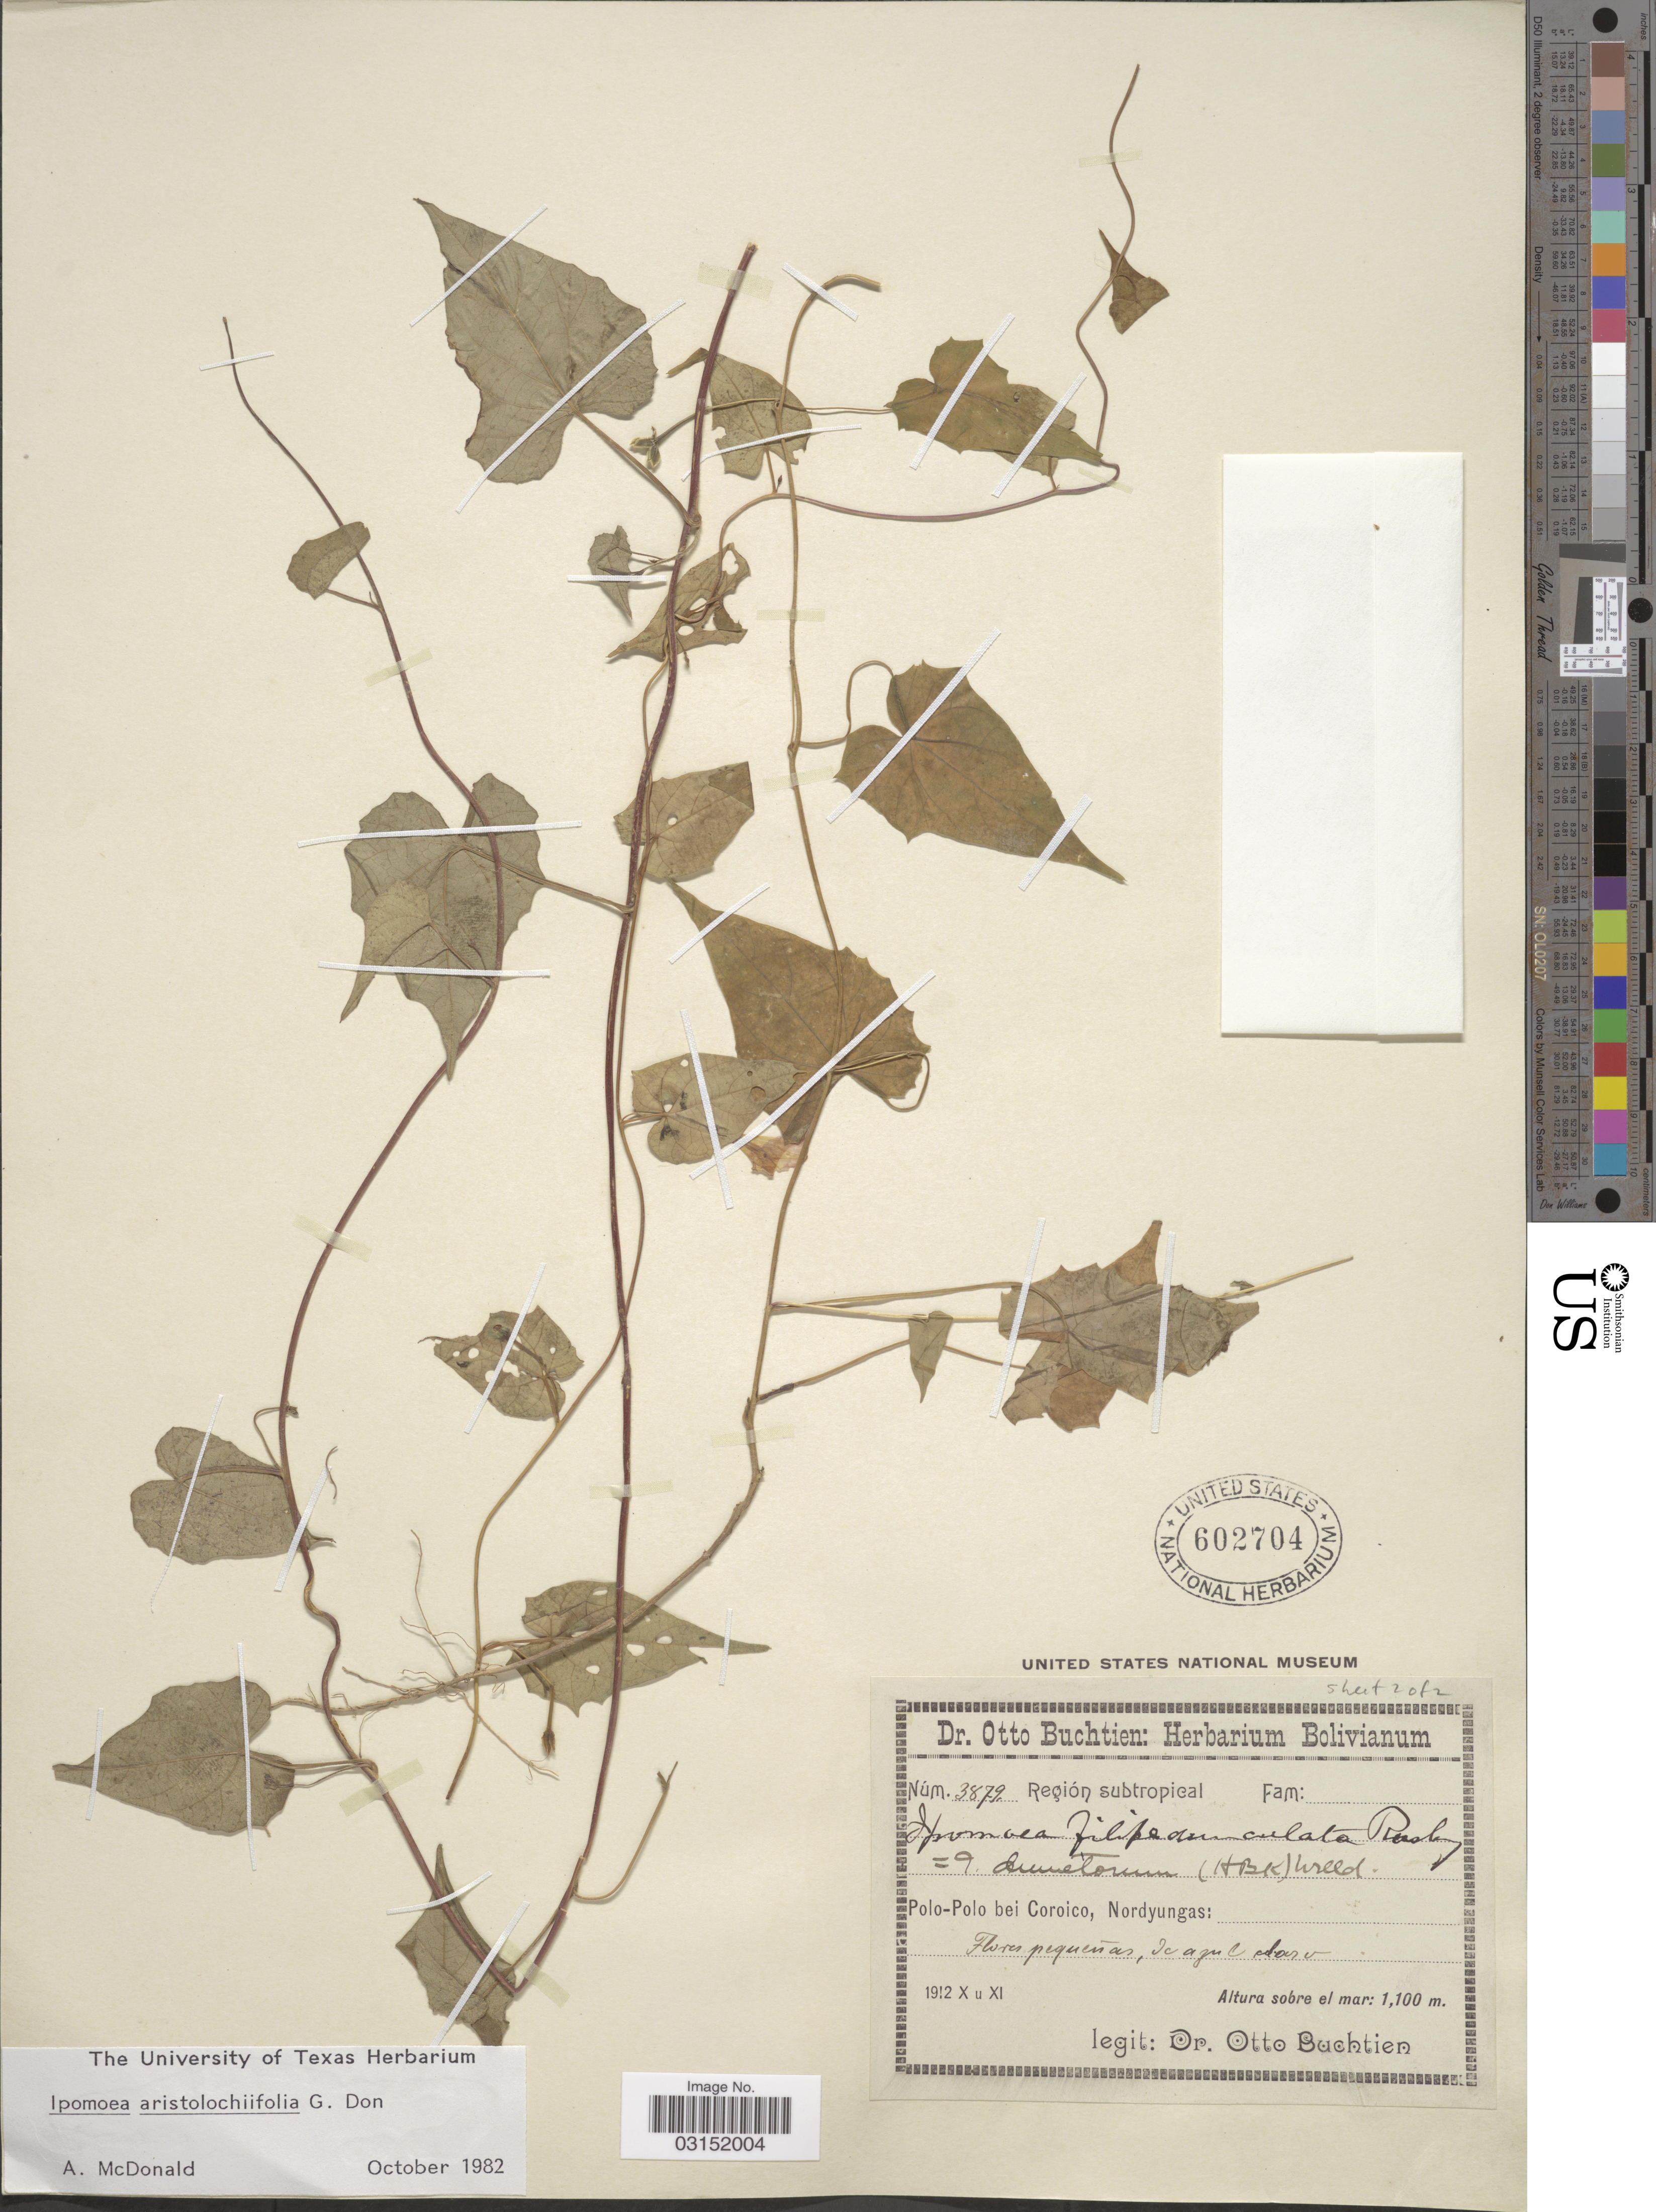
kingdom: Plantae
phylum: Tracheophyta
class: Magnoliopsida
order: Solanales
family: Convolvulaceae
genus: Ipomoea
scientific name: Ipomoea aristolochiifolia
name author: G. Don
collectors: O. Buchtien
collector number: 3879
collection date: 1912-10/1912-11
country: Bolivia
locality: Región subtropical, Polo-Polo bei Coroico: Nordyungas.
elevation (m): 1100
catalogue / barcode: US 602704